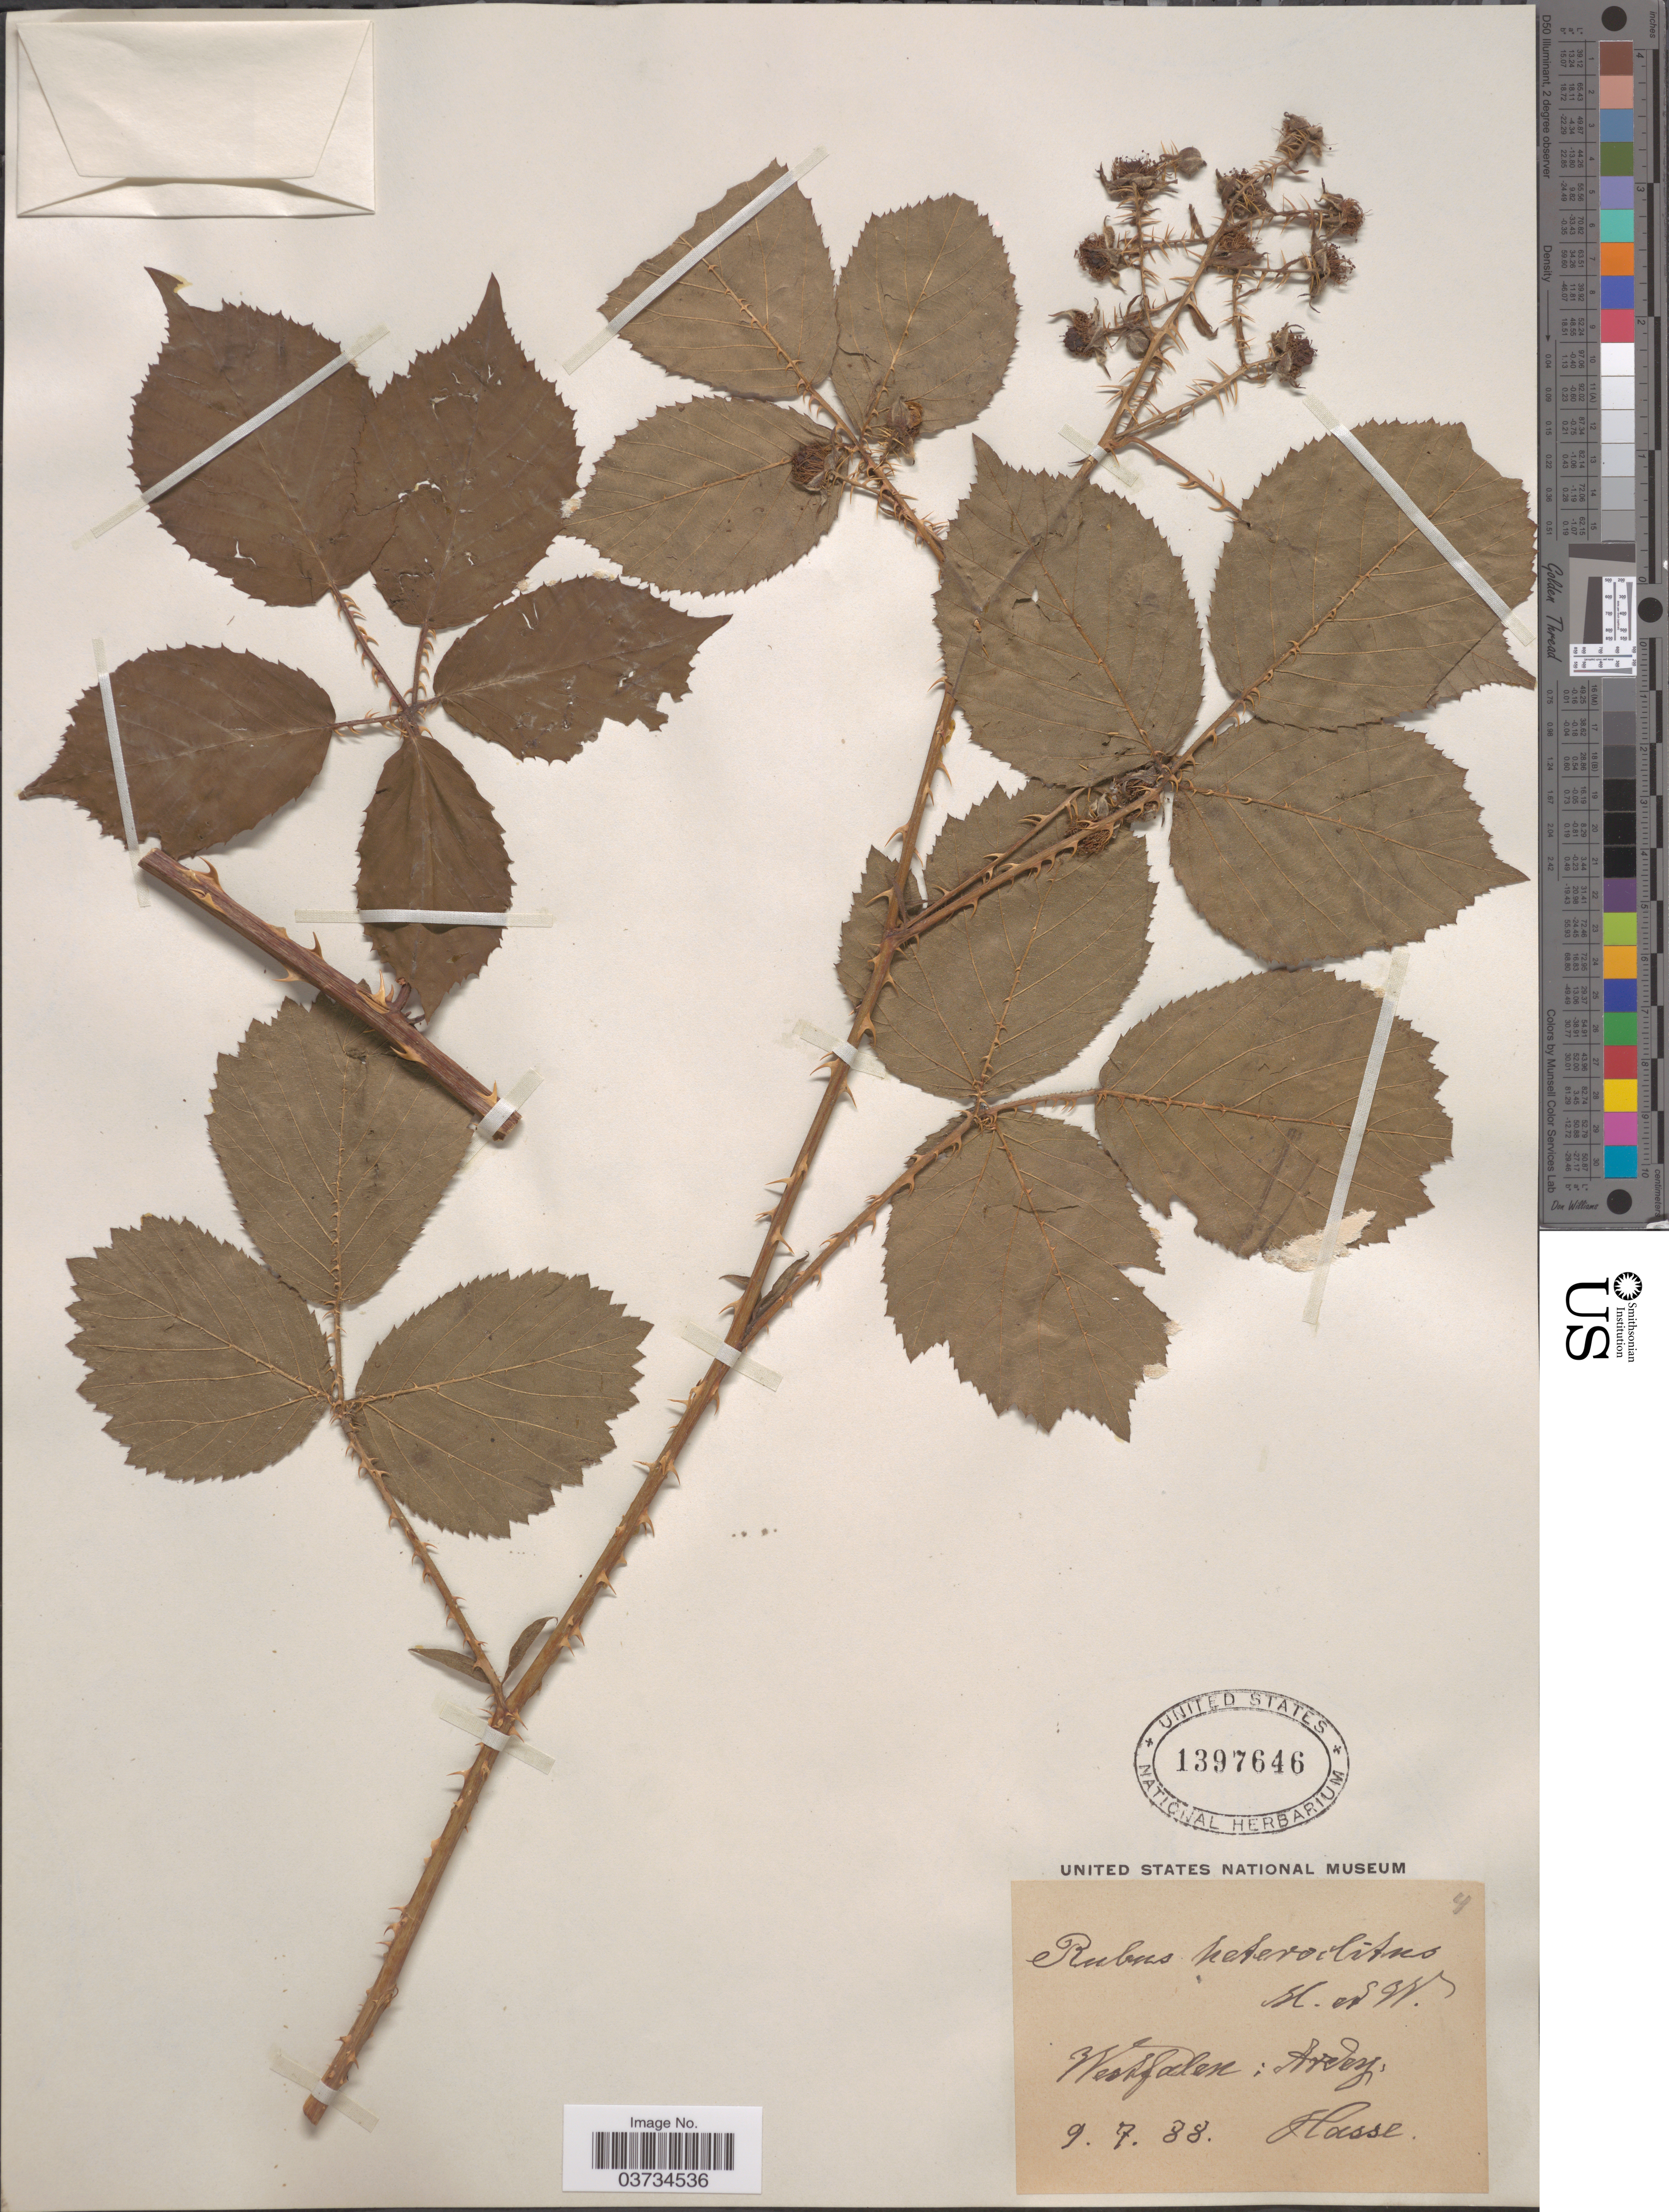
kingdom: Plantae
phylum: Tracheophyta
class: Magnoliopsida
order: Rosales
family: Rosaceae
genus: Rubus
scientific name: Rubus heteroclitus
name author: P.J. Müll. & Wirtg.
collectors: -. Hasse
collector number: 4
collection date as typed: Transcribed d/m/y: 9/7/88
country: Germany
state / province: Nordrhein-Westfalen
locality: Westfalen: Ardey.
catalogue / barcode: US 1397646